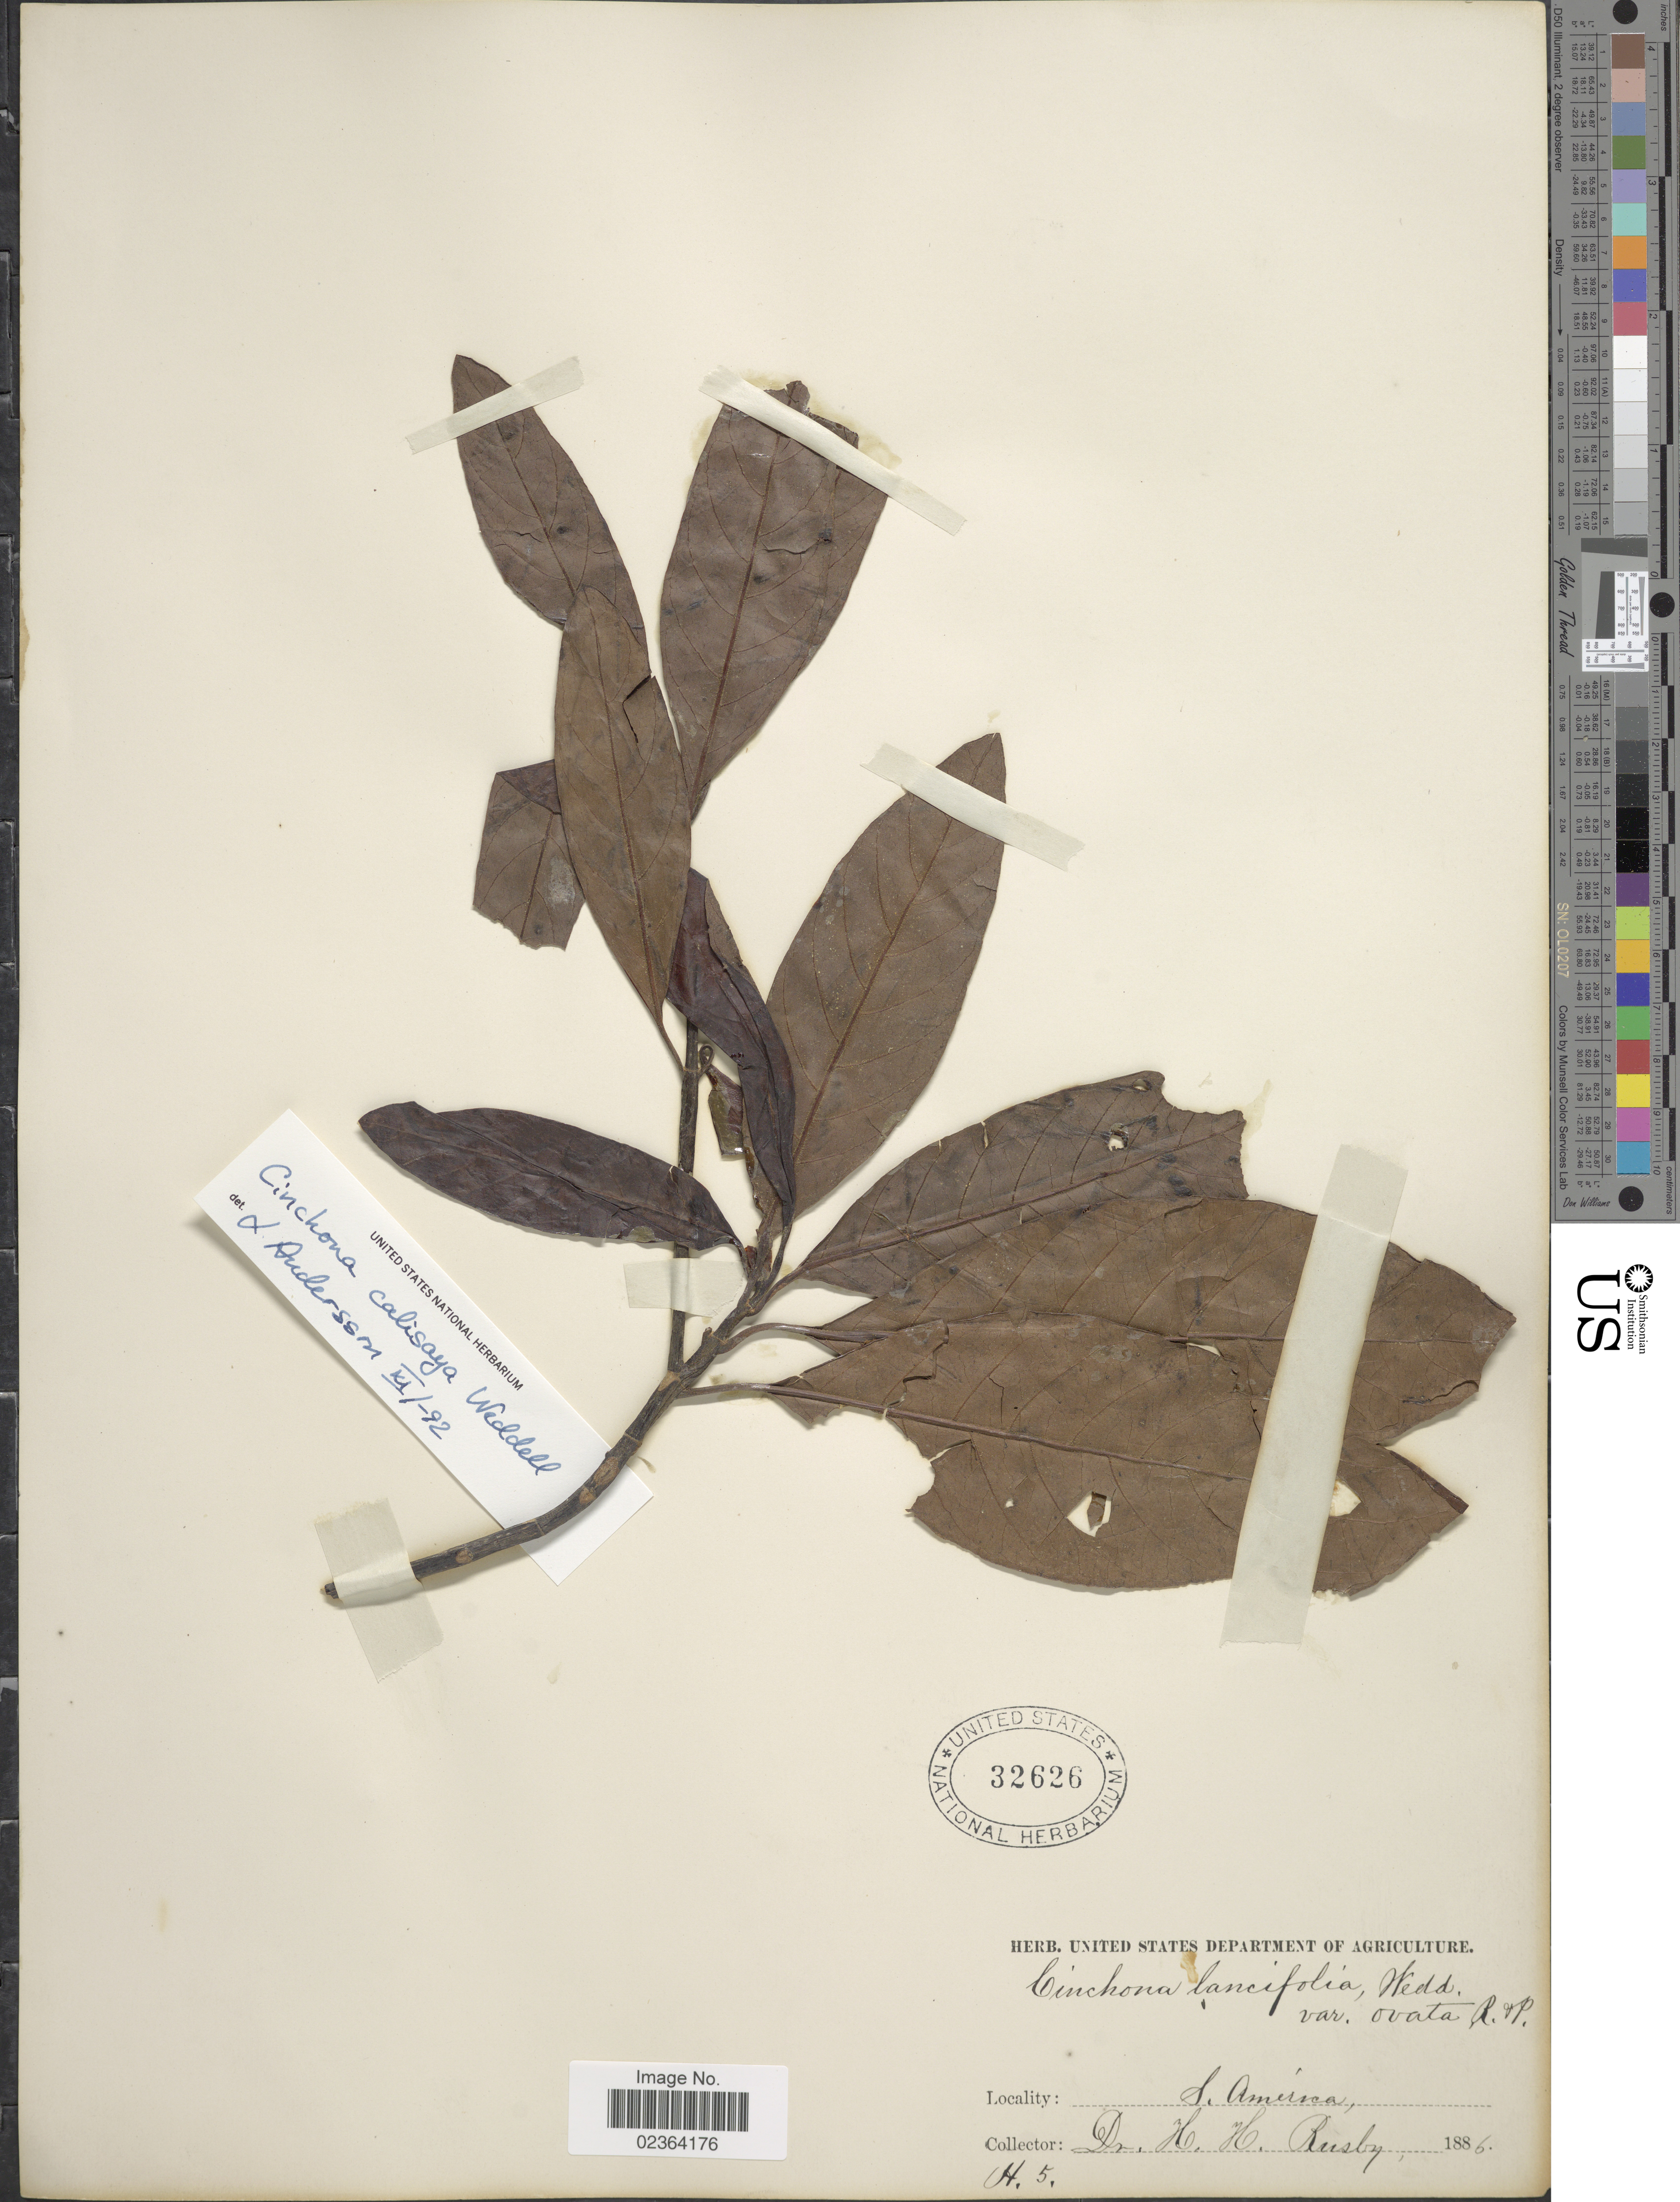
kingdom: Plantae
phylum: Tracheophyta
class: Magnoliopsida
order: Gentianales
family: Rubiaceae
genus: Cinchona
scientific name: Cinchona calisaya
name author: Wedd.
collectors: H. H. Rusby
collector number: H, 5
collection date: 1886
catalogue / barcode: US 32626